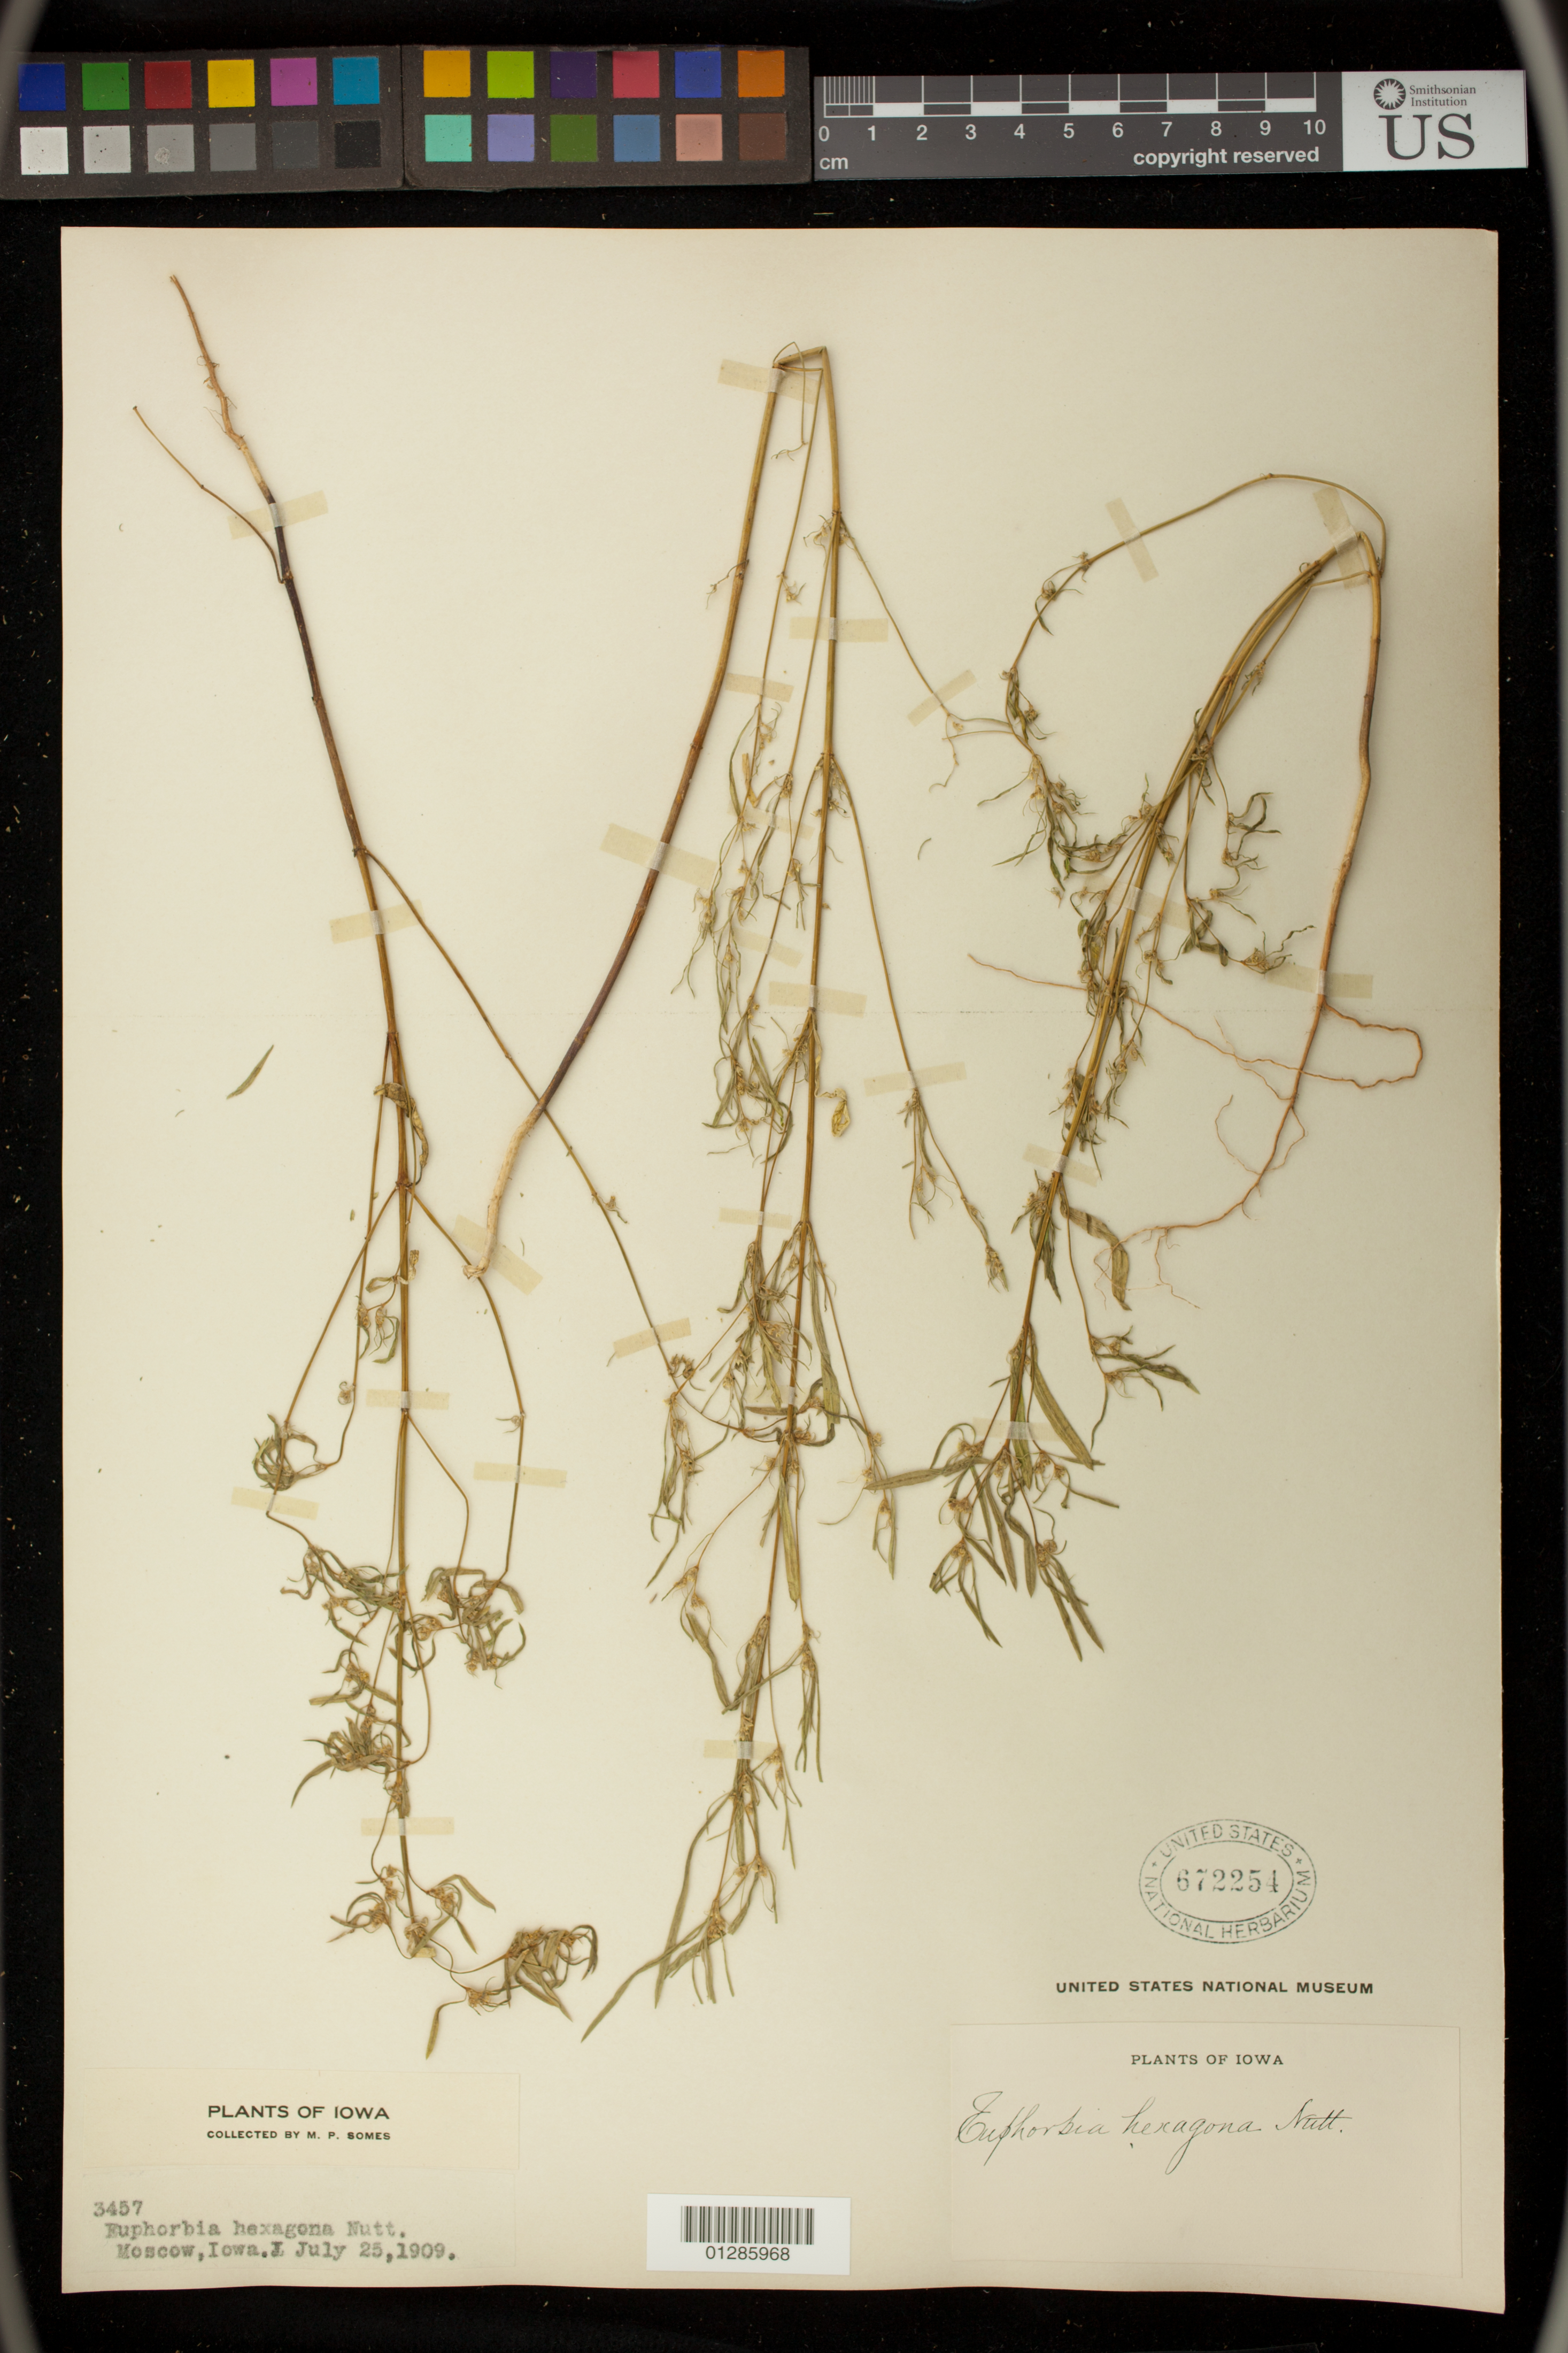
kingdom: Plantae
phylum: Tracheophyta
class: Magnoliopsida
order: Malpighiales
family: Euphorbiaceae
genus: Euphorbia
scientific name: Euphorbia hexagona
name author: Nutt. ex Spreng.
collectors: M. Somes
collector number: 3457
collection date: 1909-07-25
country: United States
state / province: Iowa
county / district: Muscatine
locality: Moscow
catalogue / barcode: US 672254